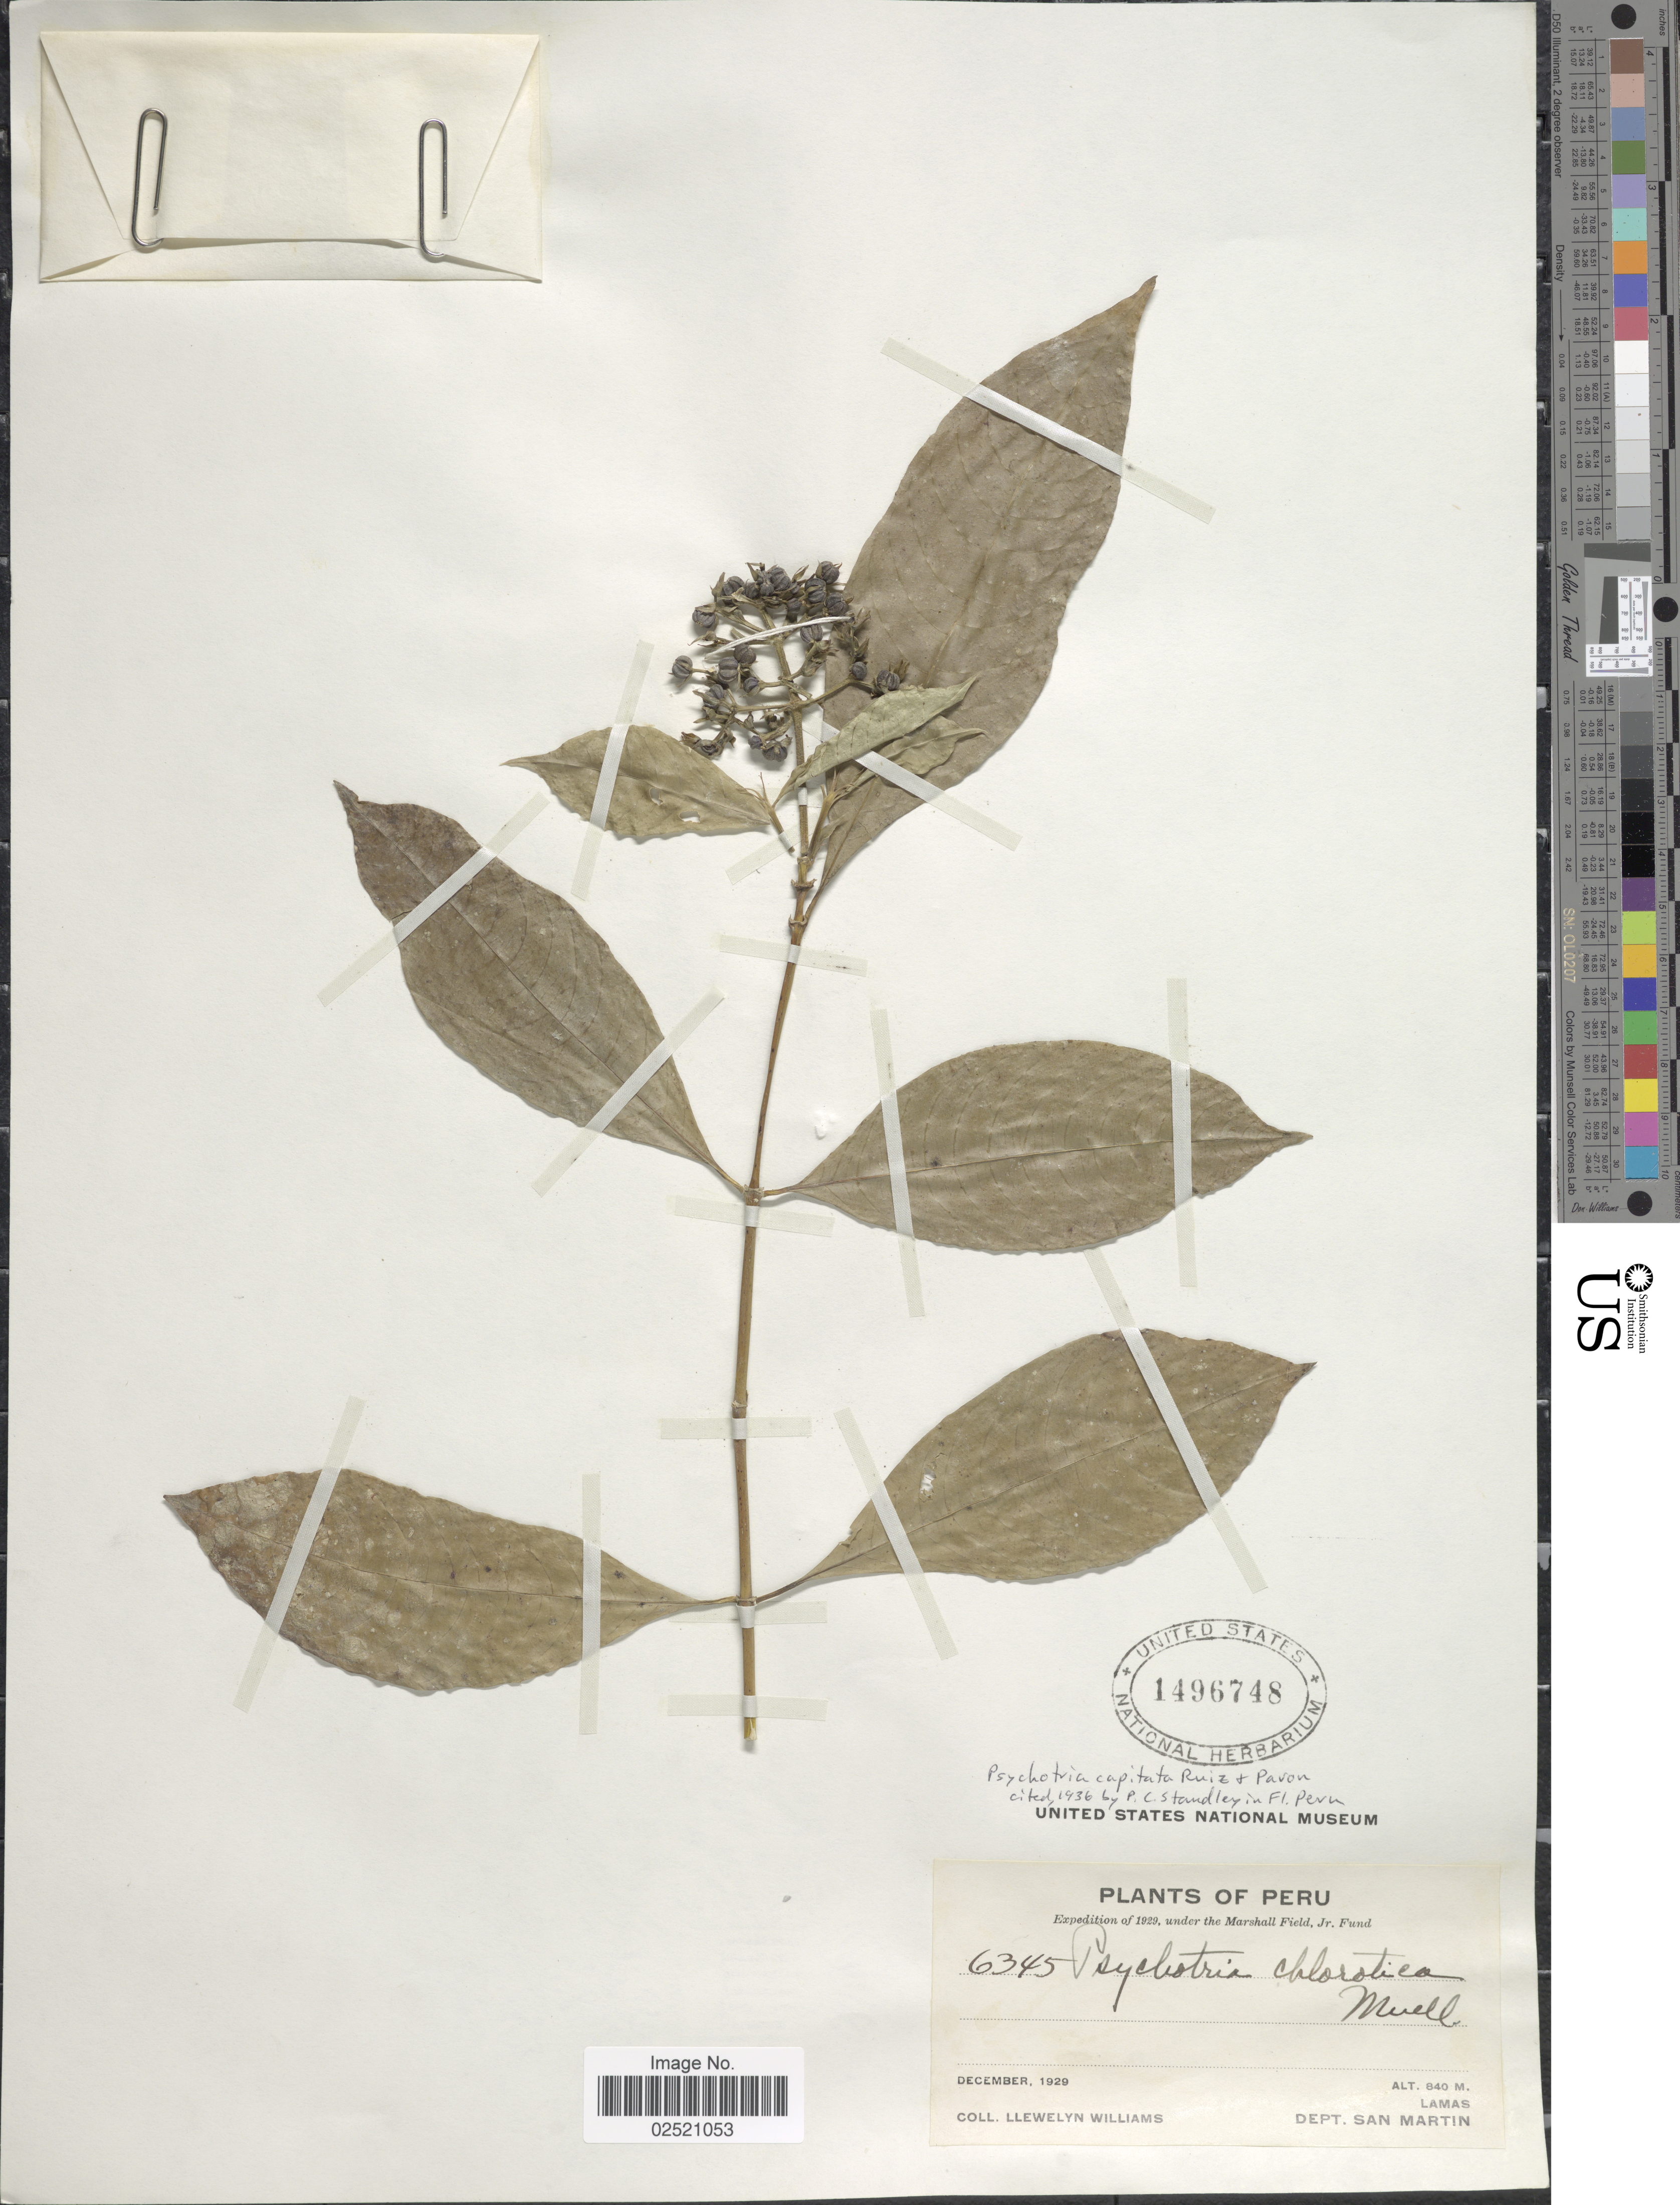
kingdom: Plantae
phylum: Tracheophyta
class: Magnoliopsida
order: Gentianales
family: Rubiaceae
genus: Psychotria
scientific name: Psychotria capitata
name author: Ruiz & Pav.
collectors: Ll. Williams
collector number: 6345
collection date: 1929-12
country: Peru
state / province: San Martín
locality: Lamas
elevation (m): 840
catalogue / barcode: US 1496748